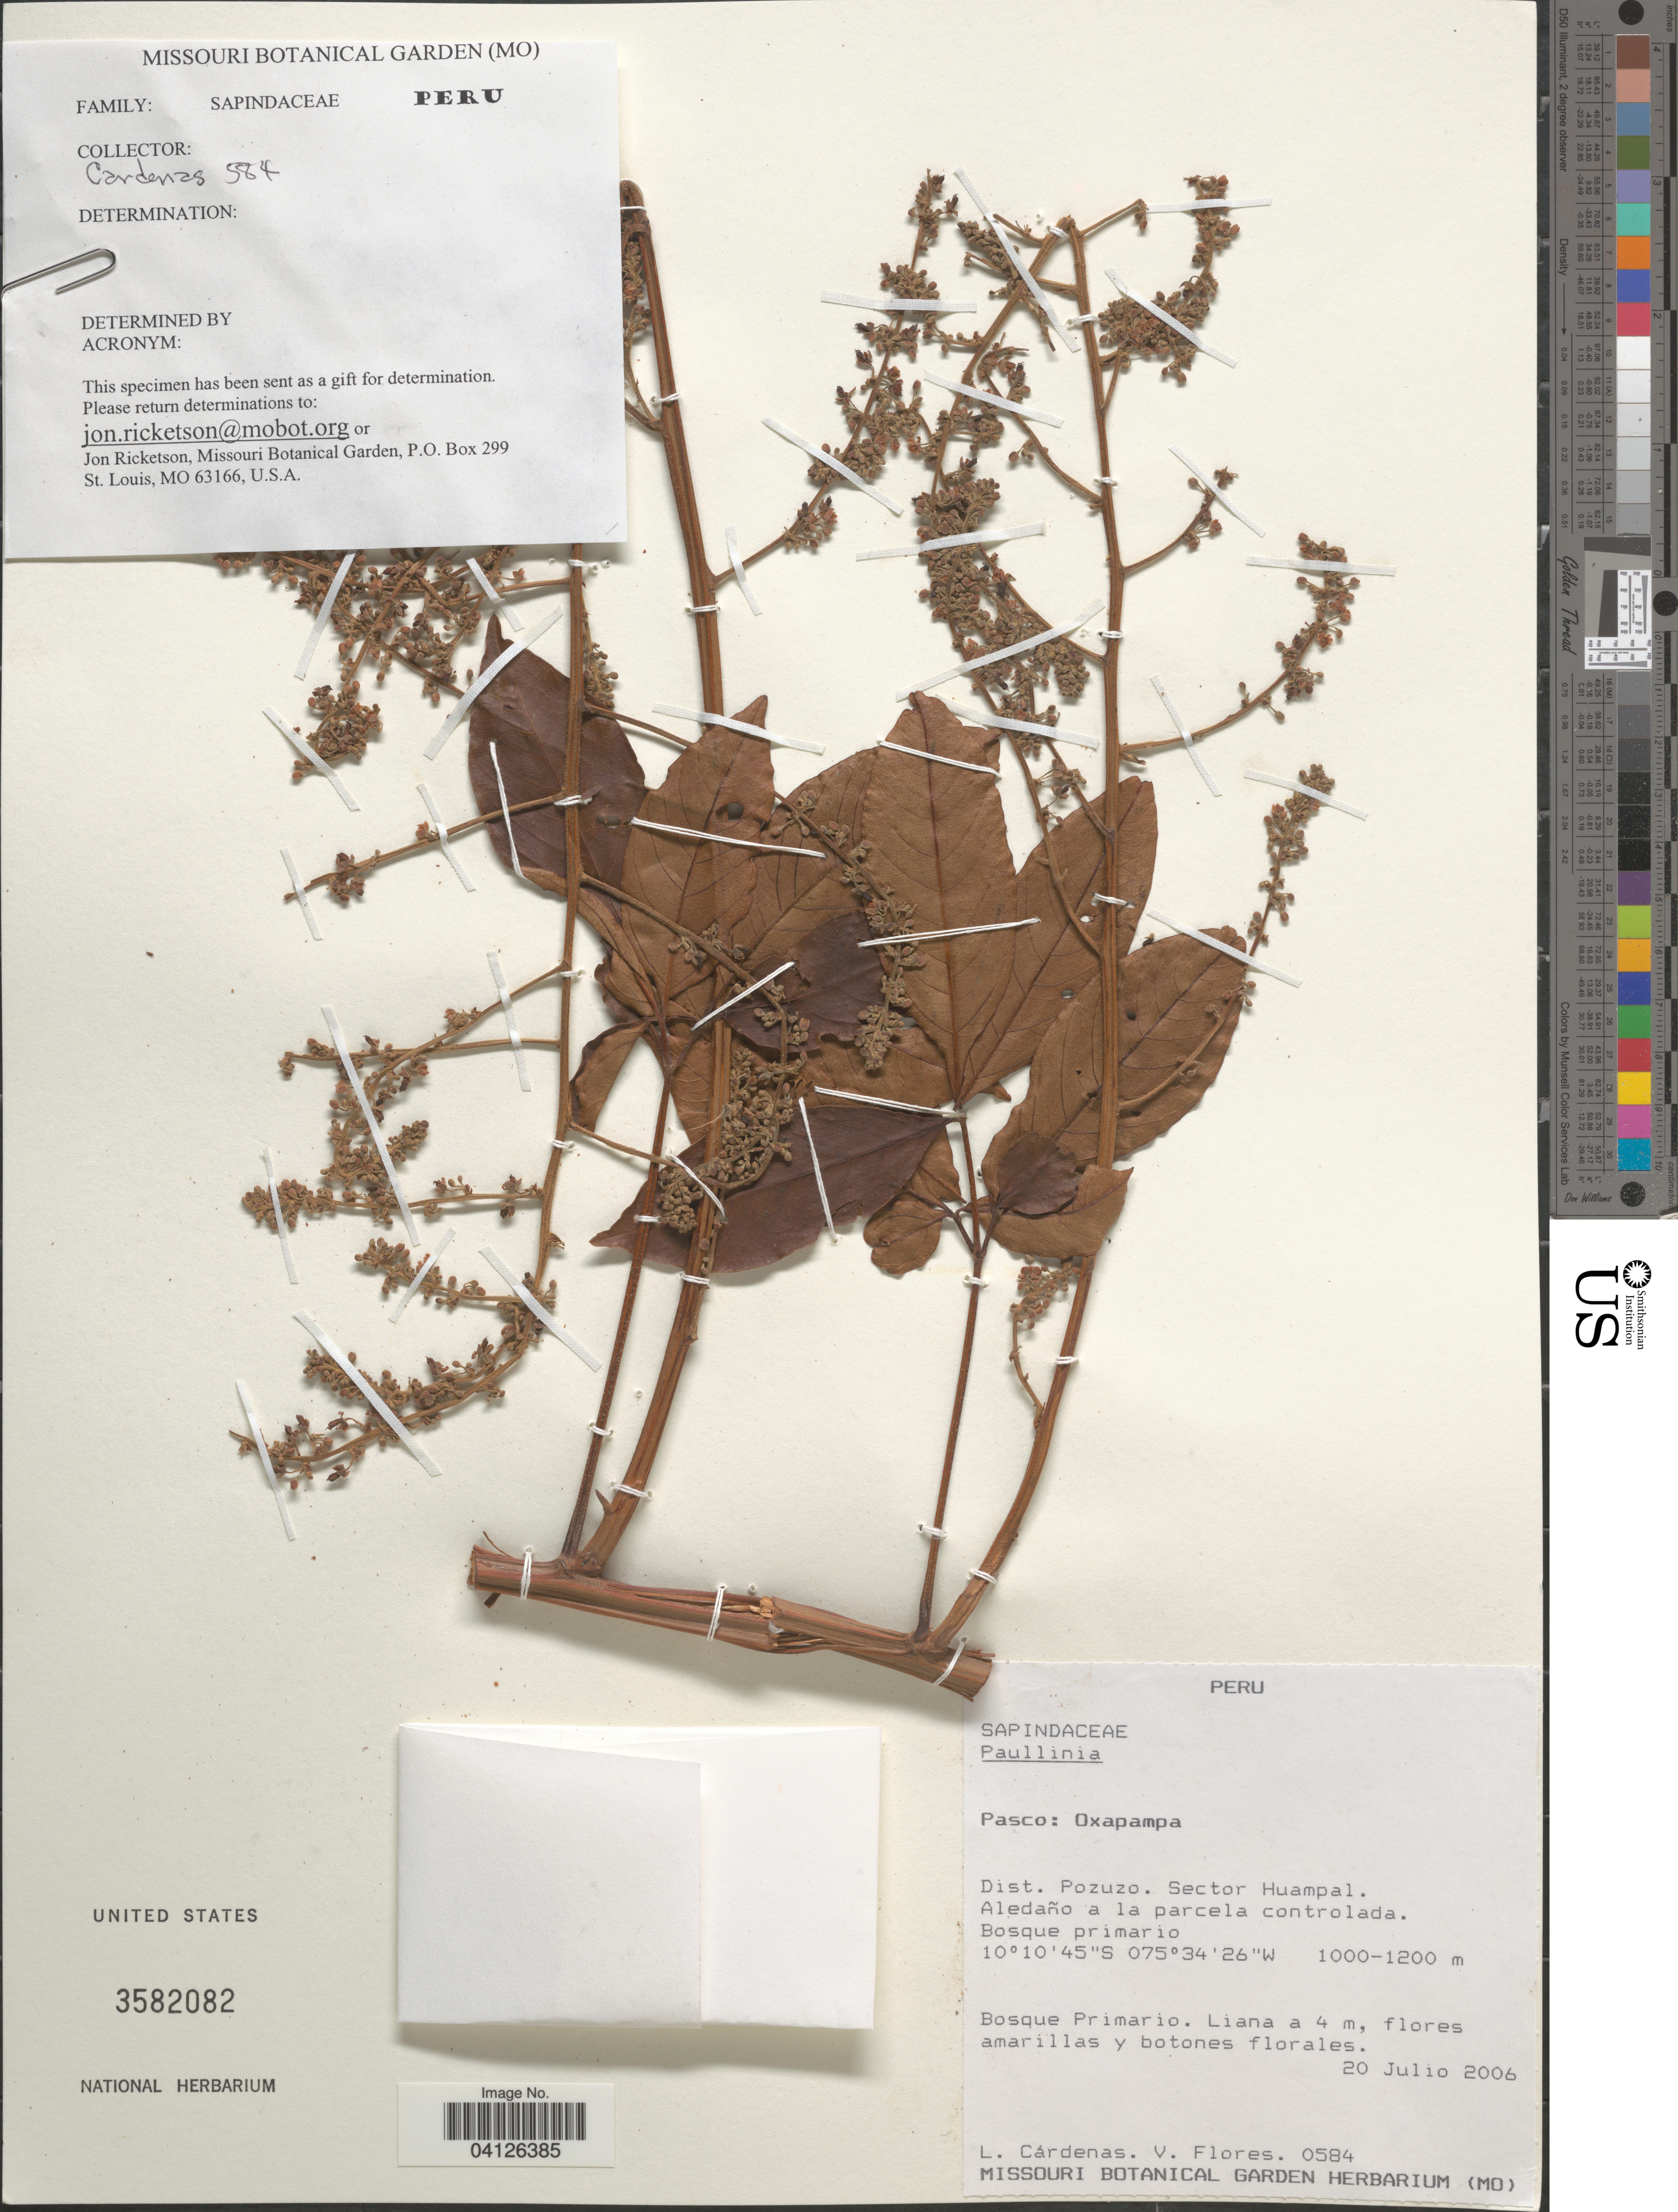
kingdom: Plantae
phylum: Tracheophyta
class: Magnoliopsida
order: Sapindales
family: Sapindaceae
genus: Serjania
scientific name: Serjania rubicaulis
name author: Benth. ex Radlk.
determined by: Acevedo-Rodriguez, P., (US), Smithsonian Institution - National Museum of Natural History (UNITED STATES)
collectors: L. Cárdenas & V. Flores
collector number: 0584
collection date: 2006-07-20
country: Peru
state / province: Pasco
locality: Oxapampa. Dist. Pozuzo. Sector Huampal. Aledaño a la parcela controlada.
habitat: Bosque primario.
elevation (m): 1000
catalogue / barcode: US 3582082